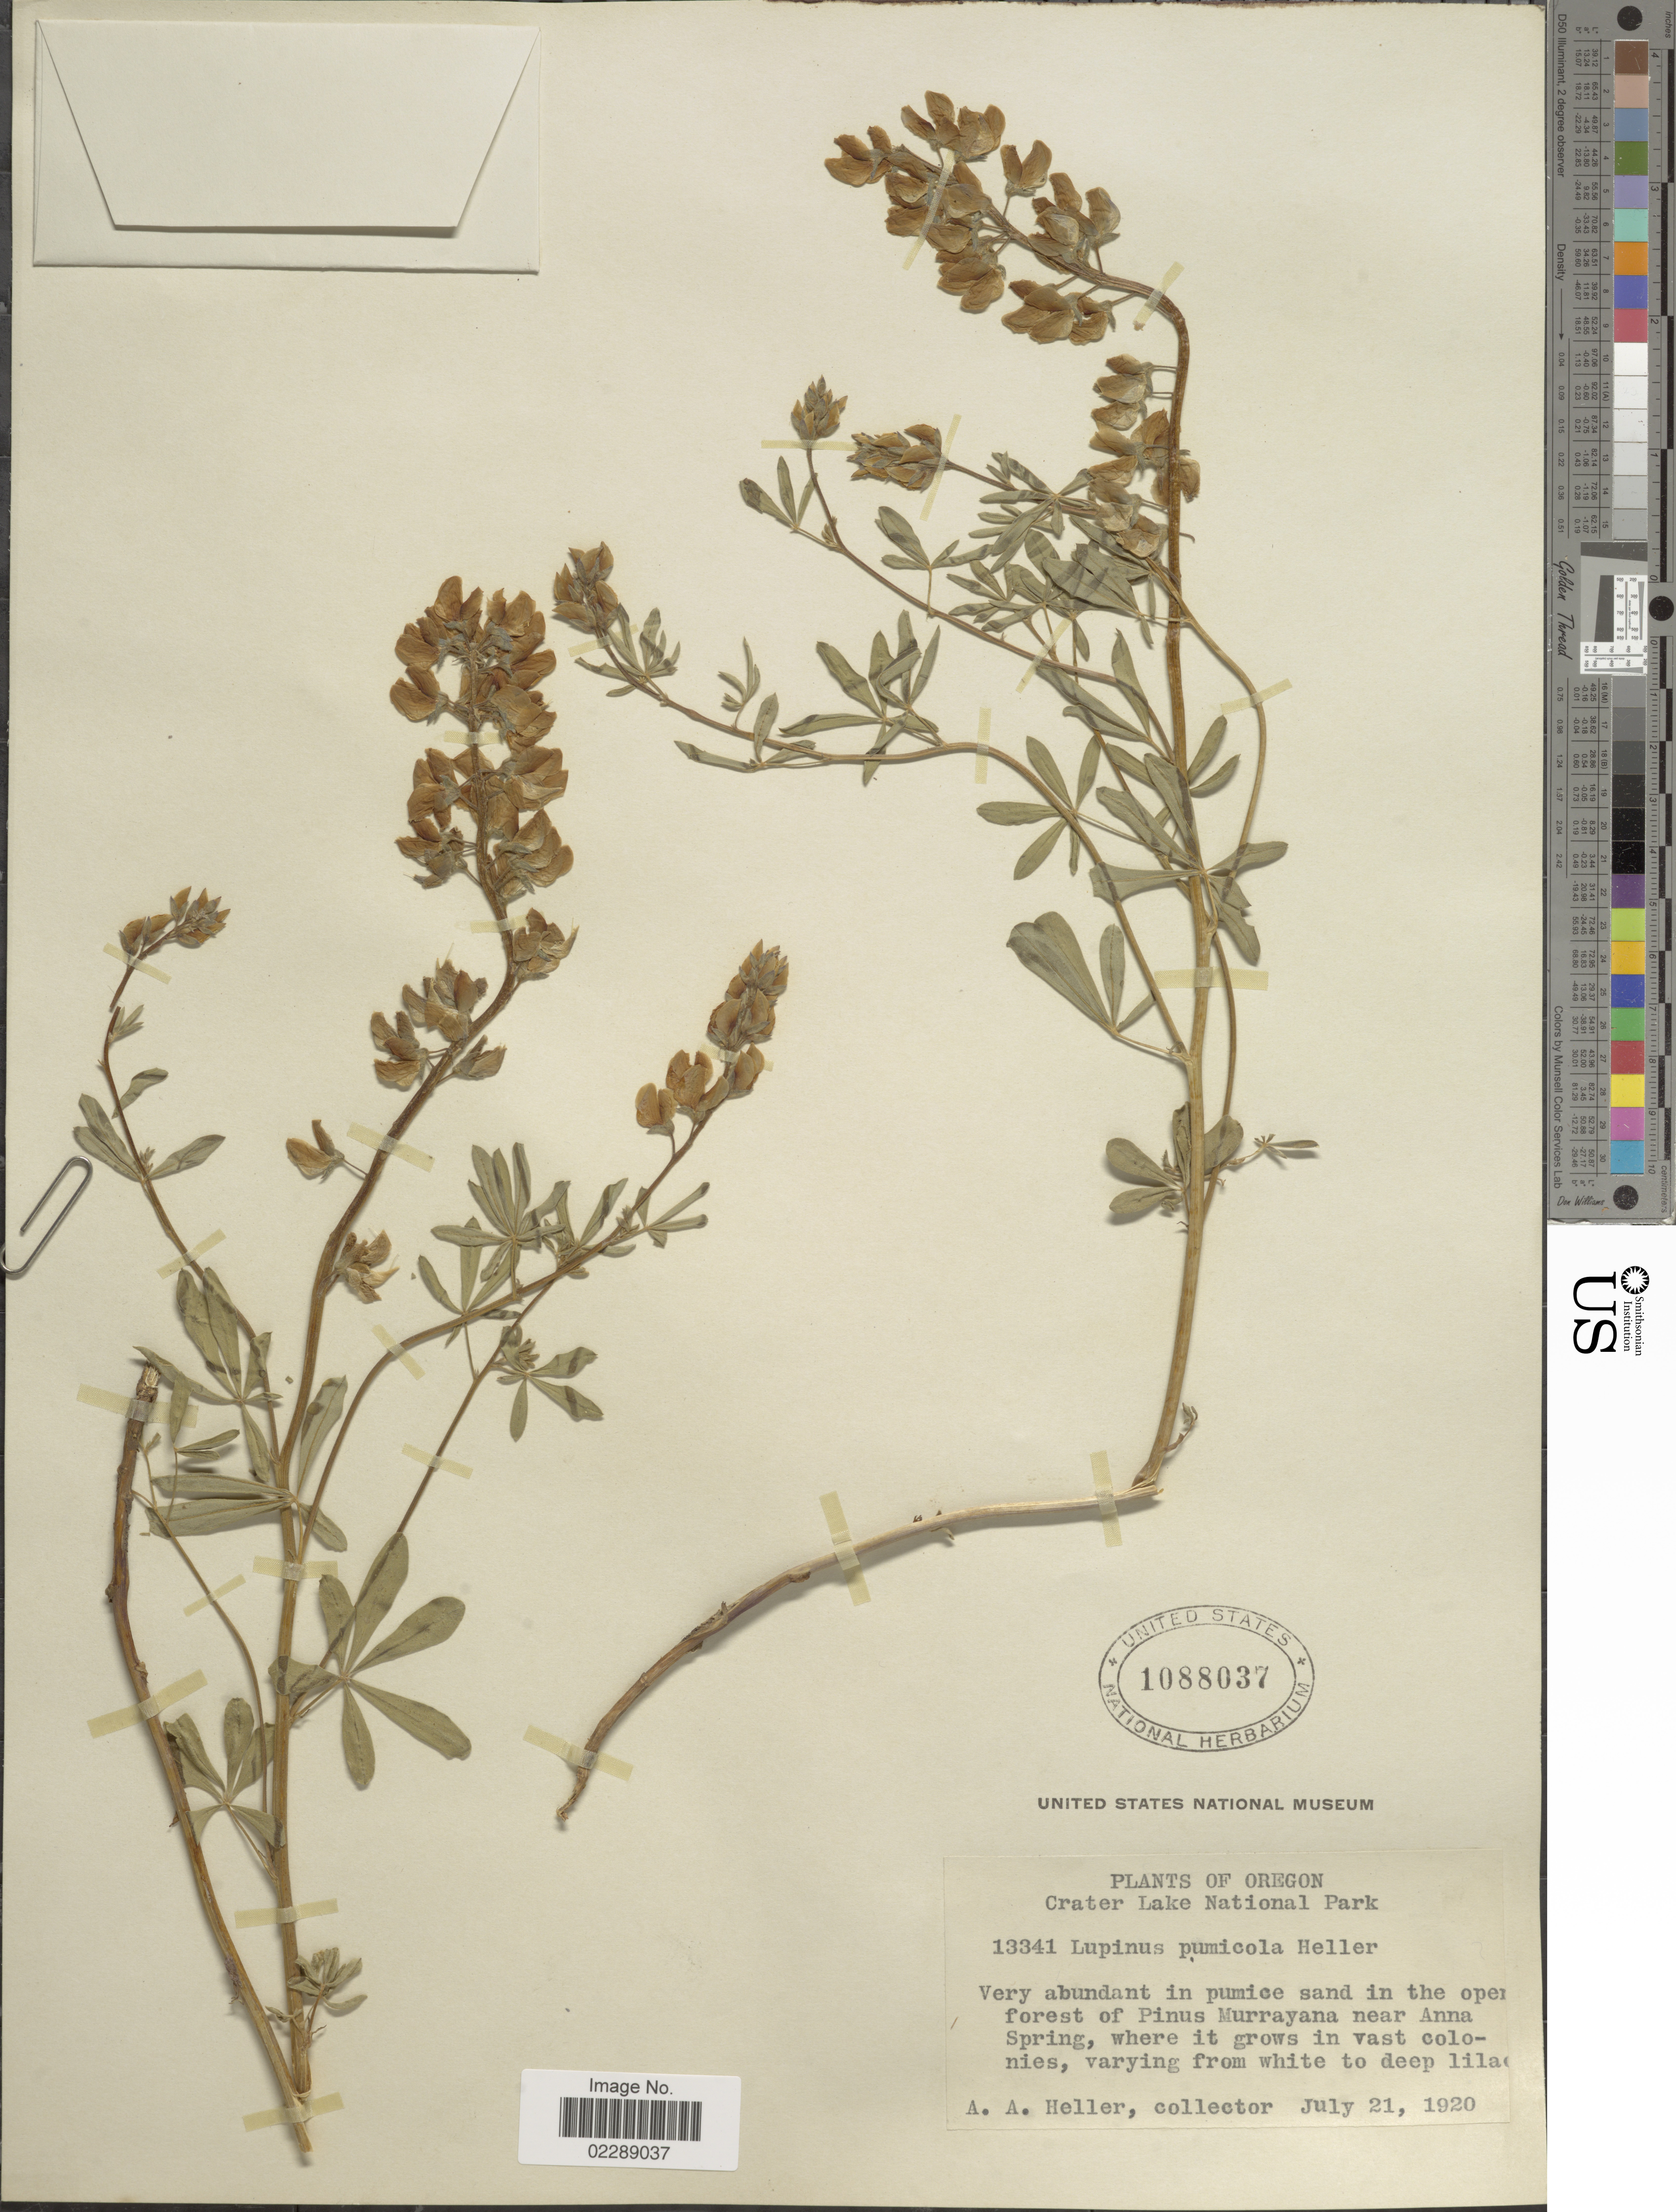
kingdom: Plantae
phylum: Tracheophyta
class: Magnoliopsida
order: Fabales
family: Fabaceae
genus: Lupinus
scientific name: Lupinus pumicola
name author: A. Heller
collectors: A. A. Heller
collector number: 13341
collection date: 1920-07-21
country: United States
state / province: Oregon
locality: Crater Lake National Park, In the open forest of Pinus Murrayana near Anna Spring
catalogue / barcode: US 1088037